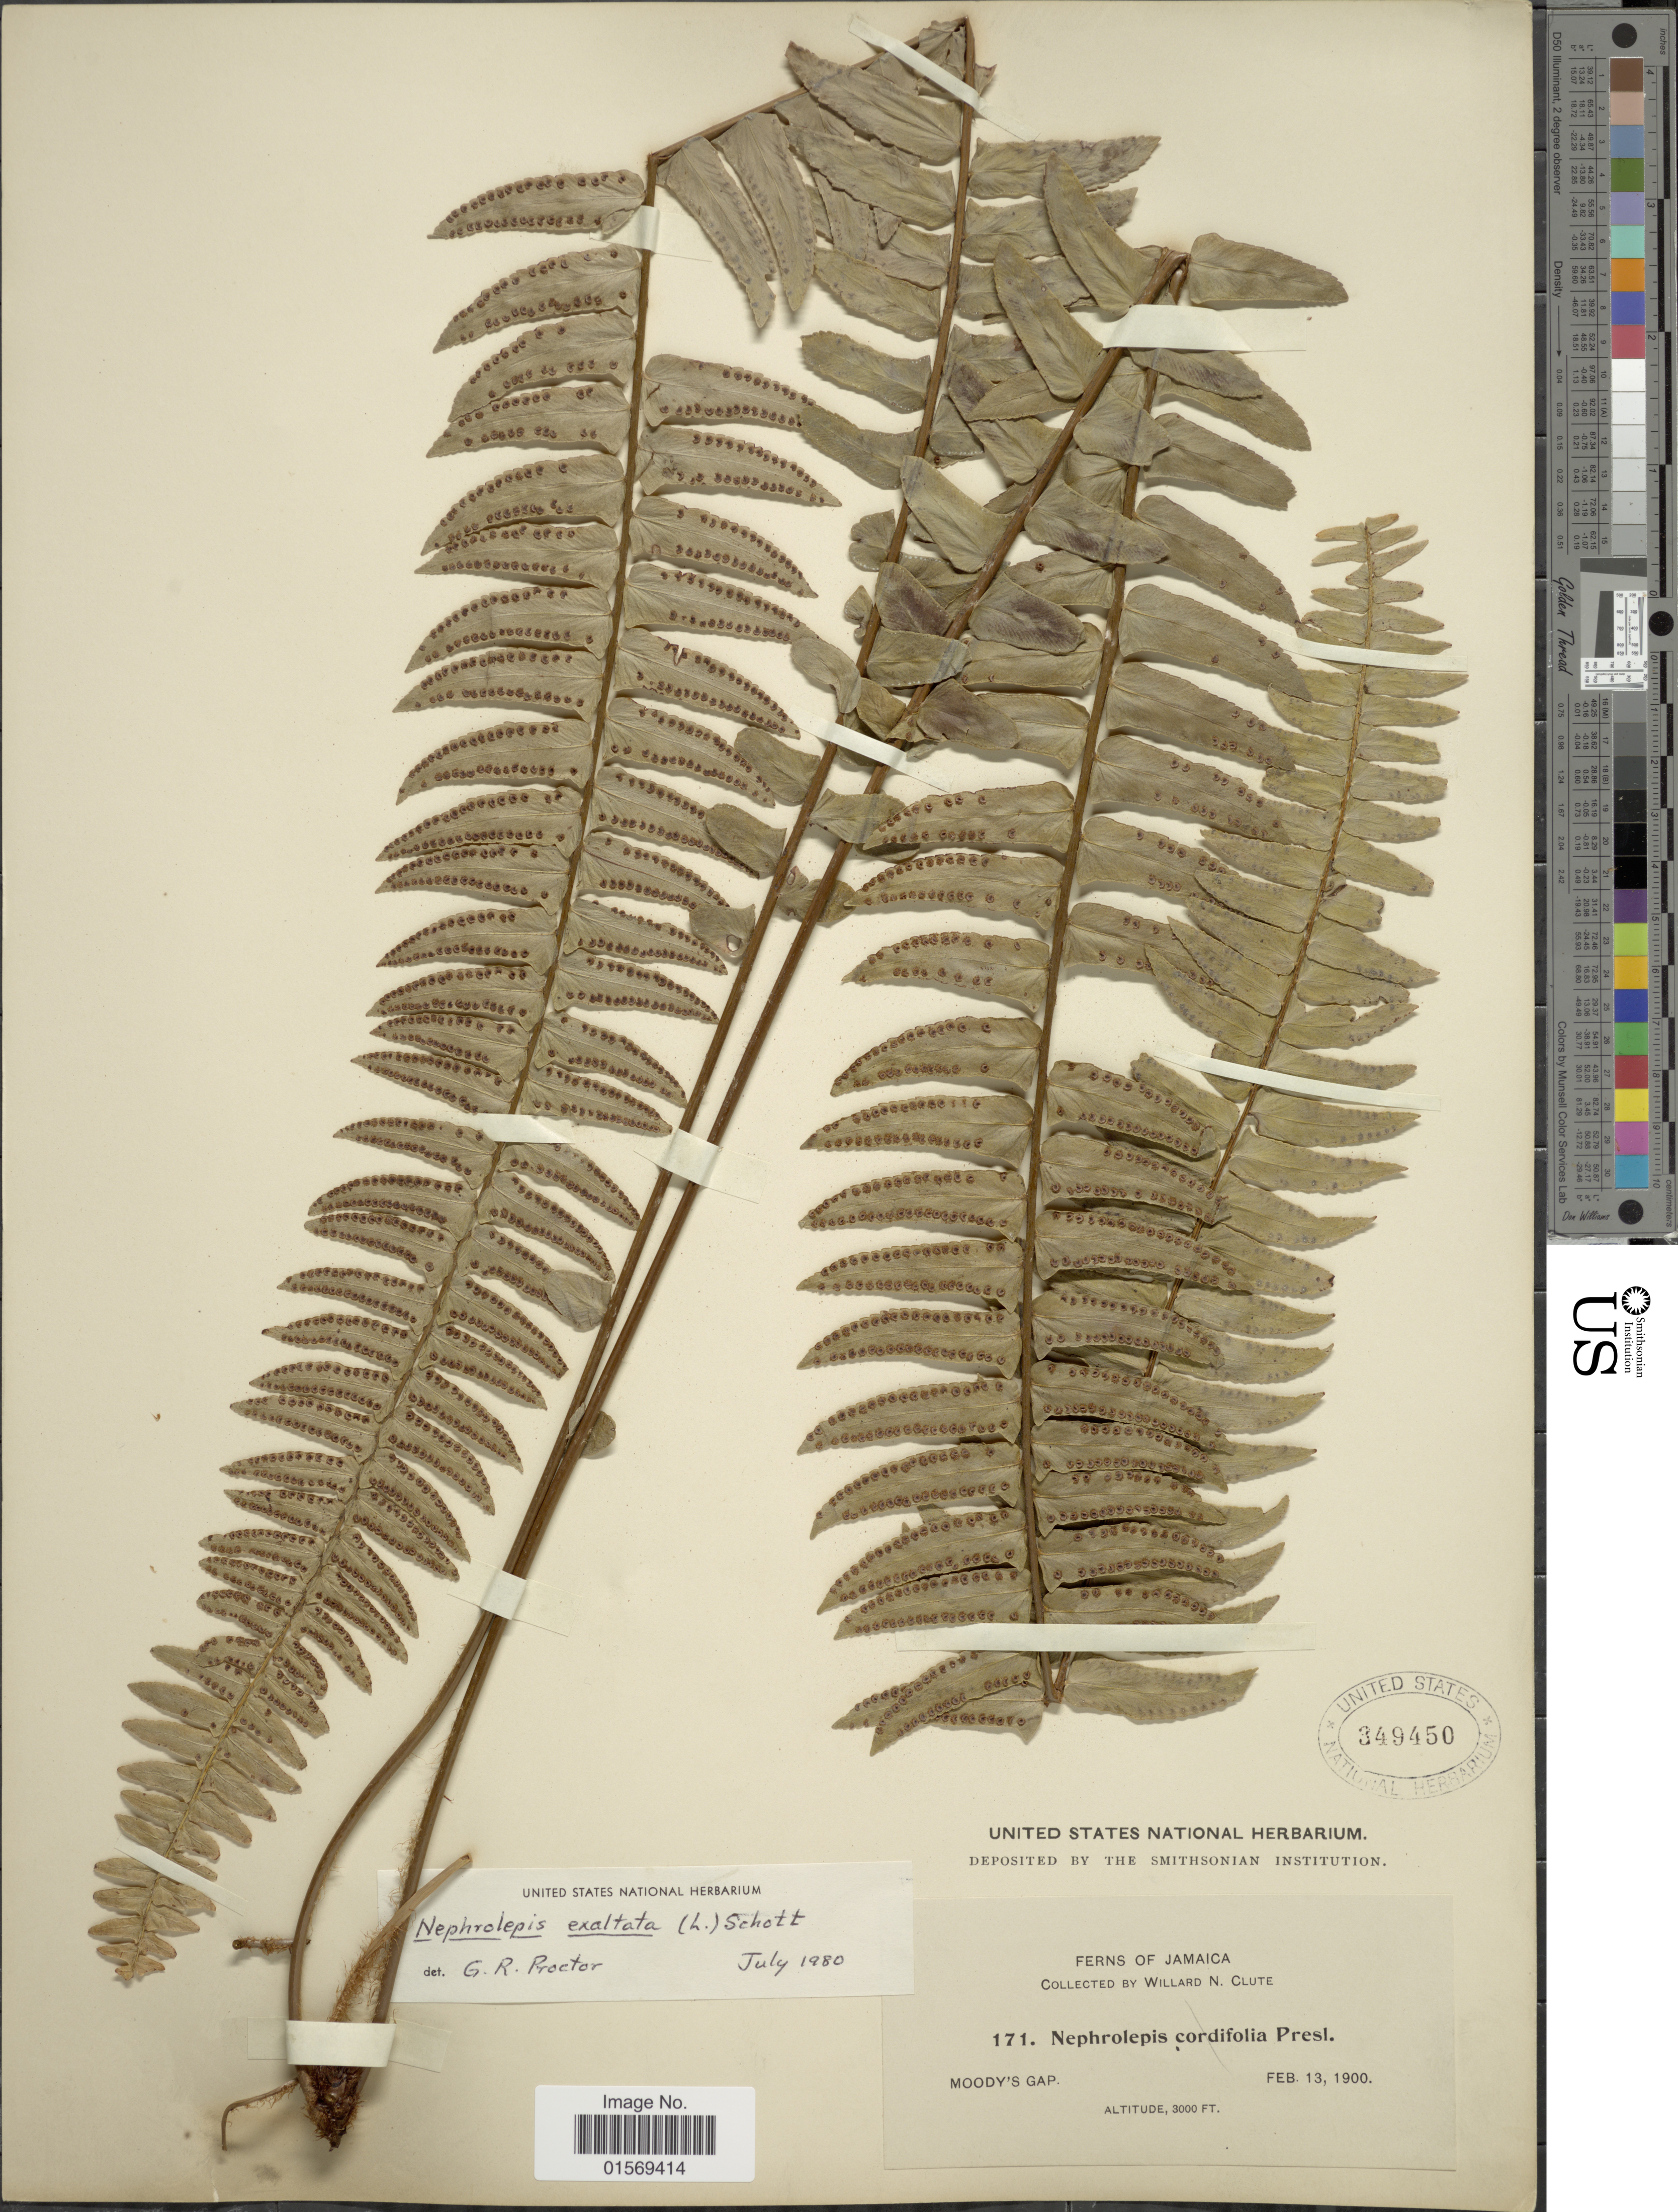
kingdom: Plantae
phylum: Tracheophyta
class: Polypodiopsida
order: Polypodiales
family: Nephrolepidaceae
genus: Nephrolepis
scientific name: Nephrolepis exaltata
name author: (L.) Schott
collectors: W. N. Clute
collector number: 171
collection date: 1900-02-13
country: Jamaica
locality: Jamaica, Moody's Gap.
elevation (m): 914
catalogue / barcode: US 349450